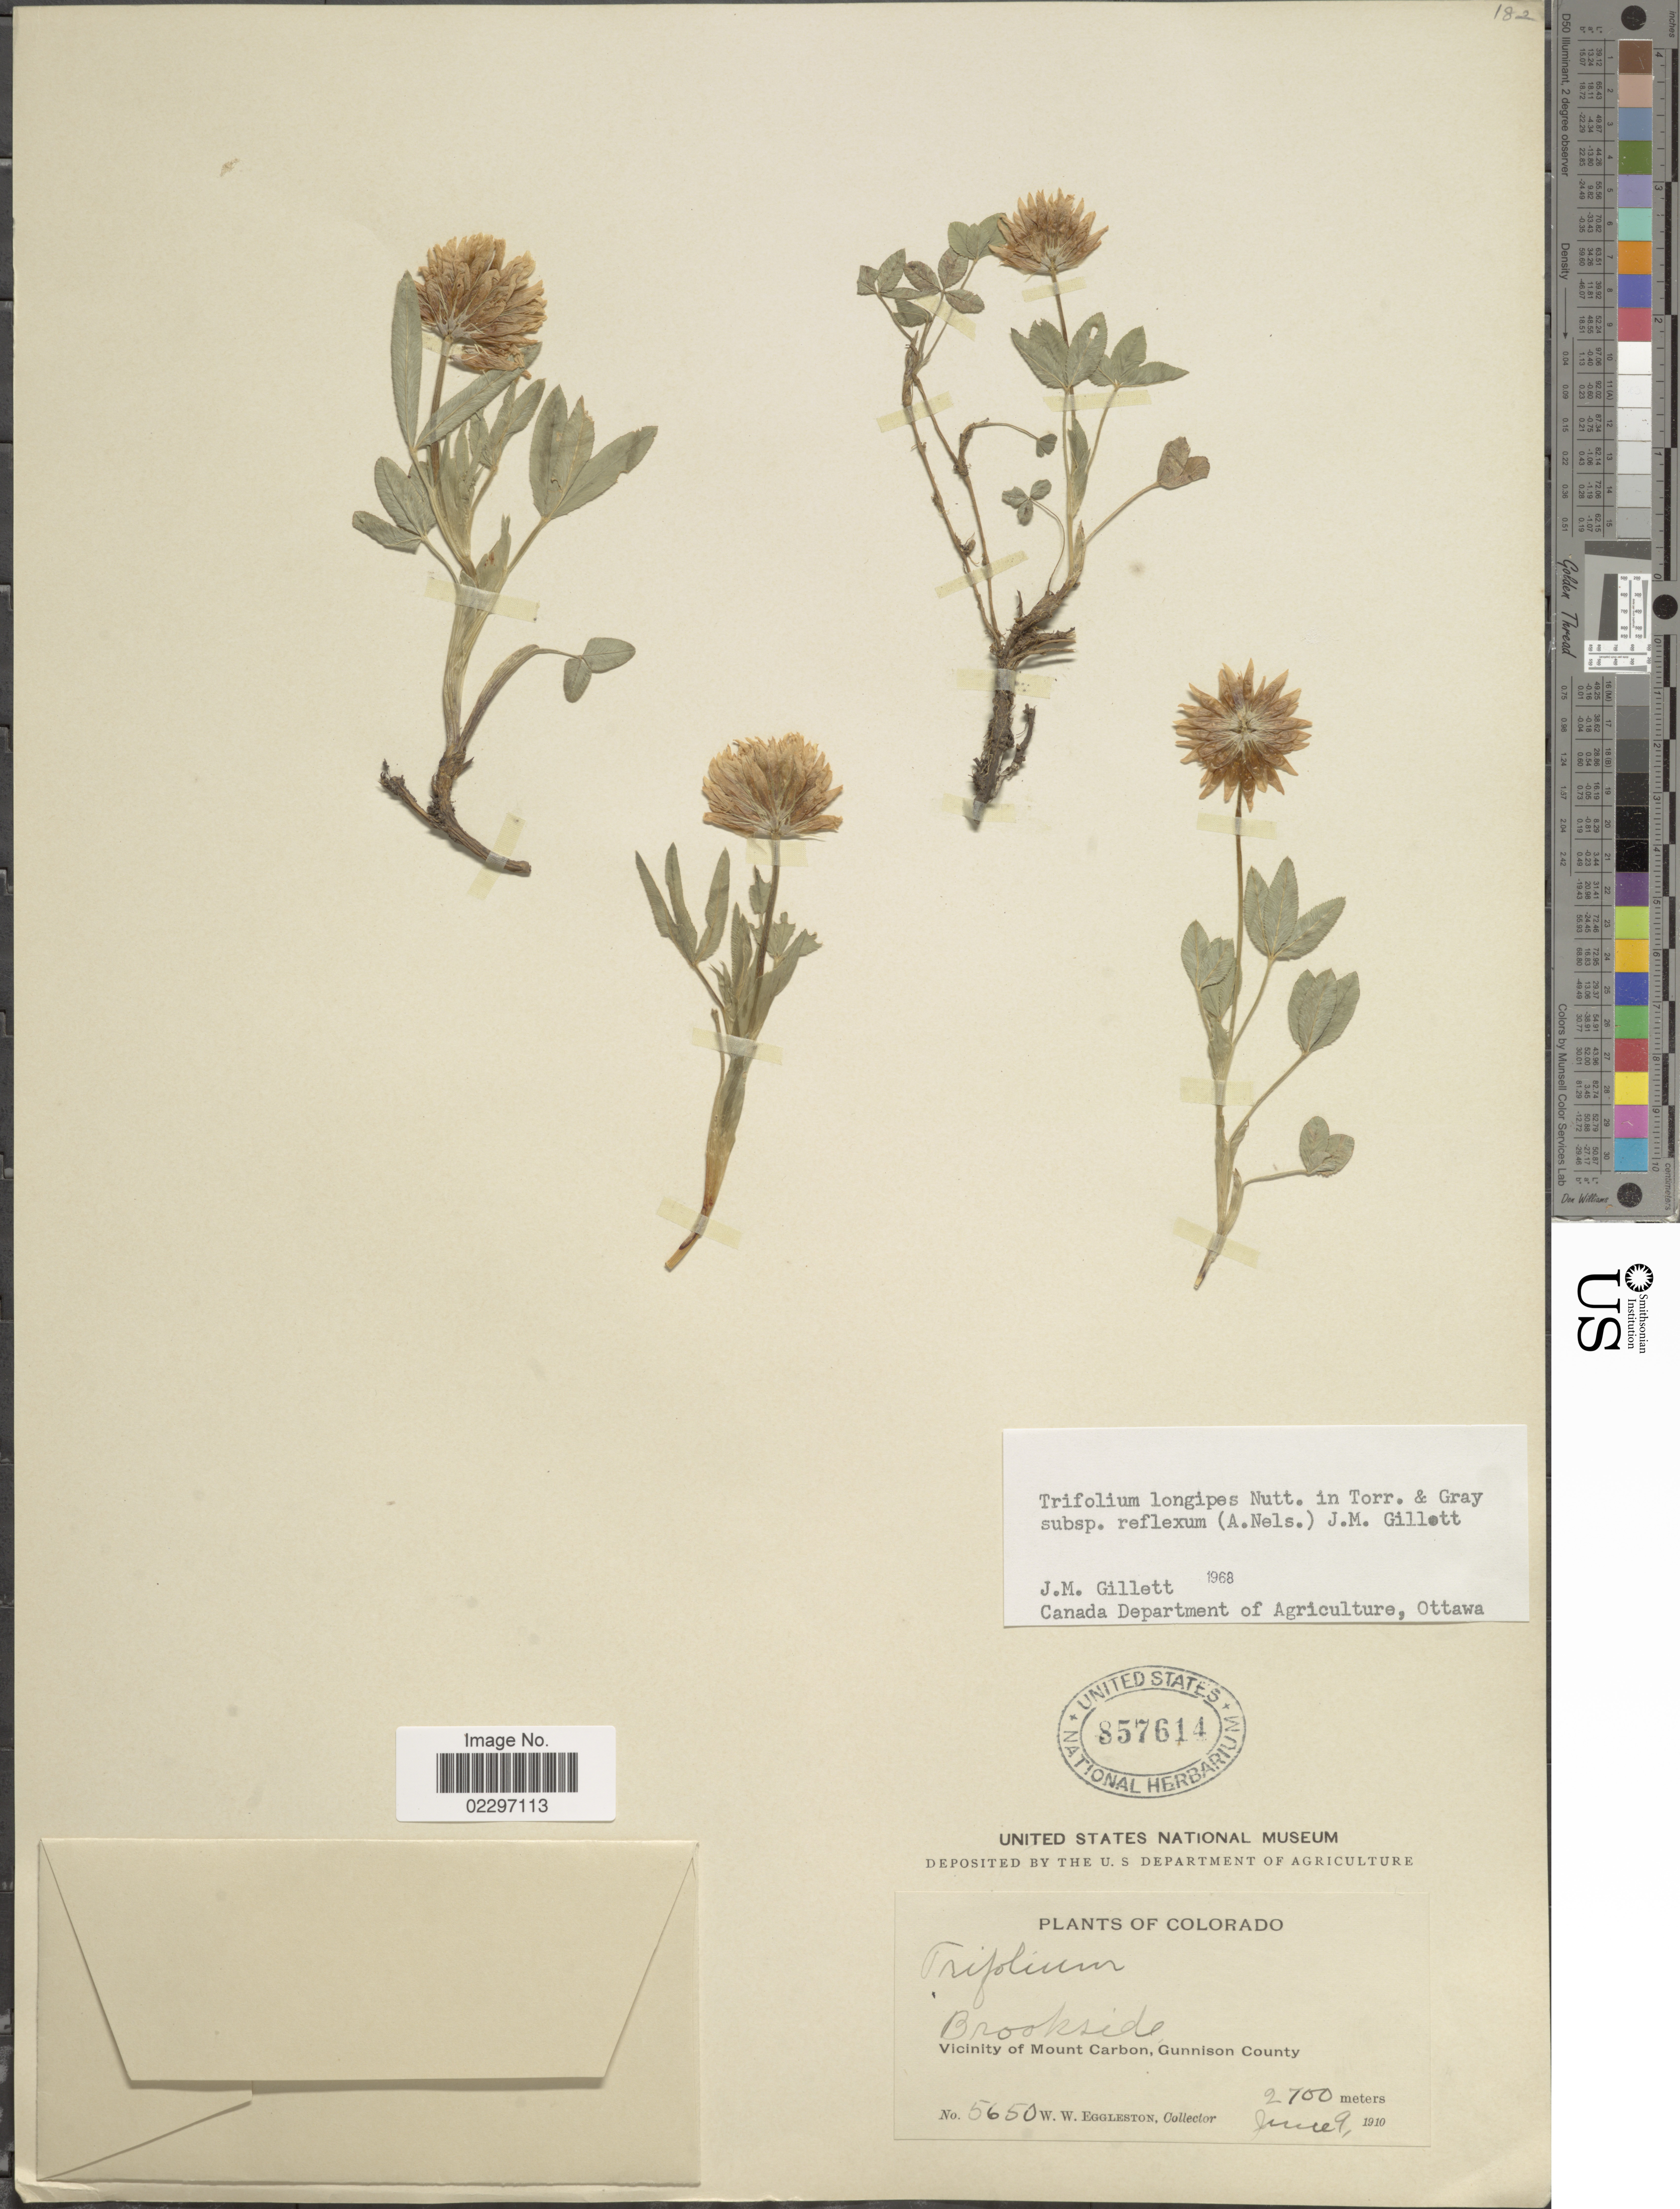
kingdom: Plantae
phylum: Tracheophyta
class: Magnoliopsida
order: Fabales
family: Fabaceae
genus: Trifolium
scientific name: Trifolium longipes subsp. reflexum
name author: (A. Nelson) J.M. Gillet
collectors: W. W. Eggleston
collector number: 5650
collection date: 1910-06-09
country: United States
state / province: Colorado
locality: Brookside. Vicinity of Mount Carbon, Gunnison County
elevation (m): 2700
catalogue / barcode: US 857614